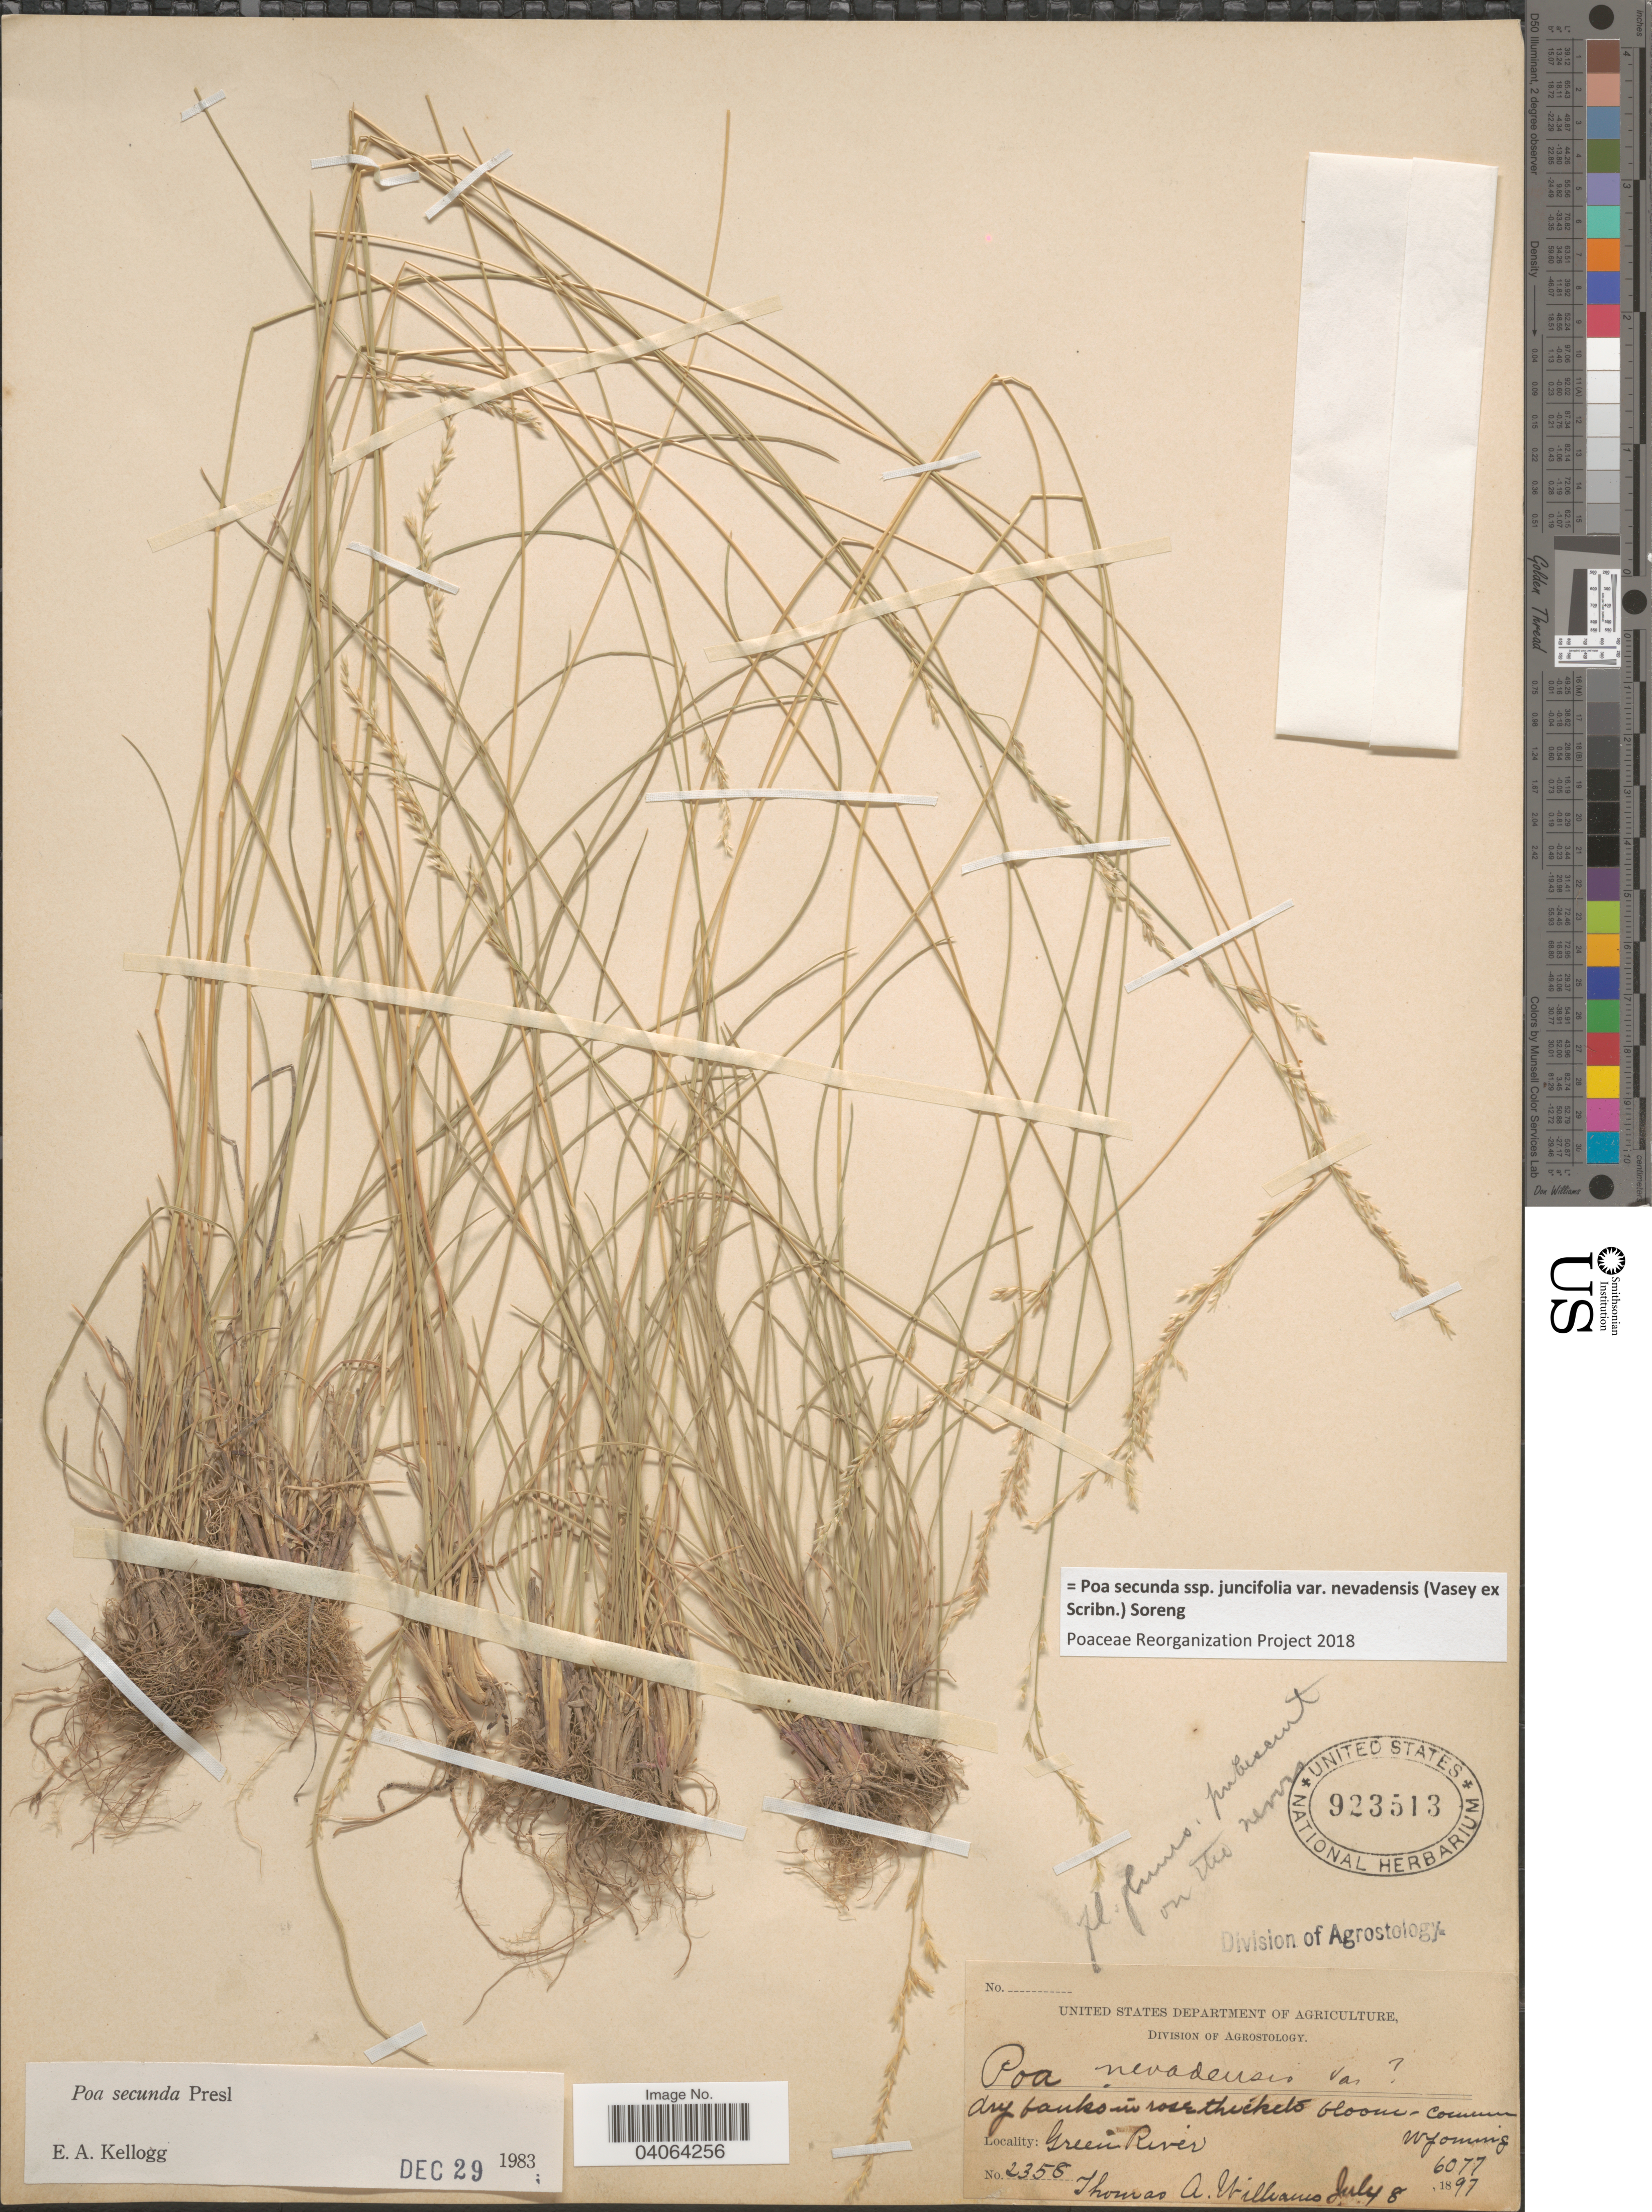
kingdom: Plantae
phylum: Tracheophyta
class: Liliopsida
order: Poales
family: Poaceae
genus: Poa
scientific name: Poa secunda subsp. juncifolia var. nevadensis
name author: (Vasey ex Scribn.) Soreng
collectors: T. A. Williams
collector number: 2358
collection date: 1897-07-08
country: United States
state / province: Wyoming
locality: Green River.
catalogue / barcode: US 923513